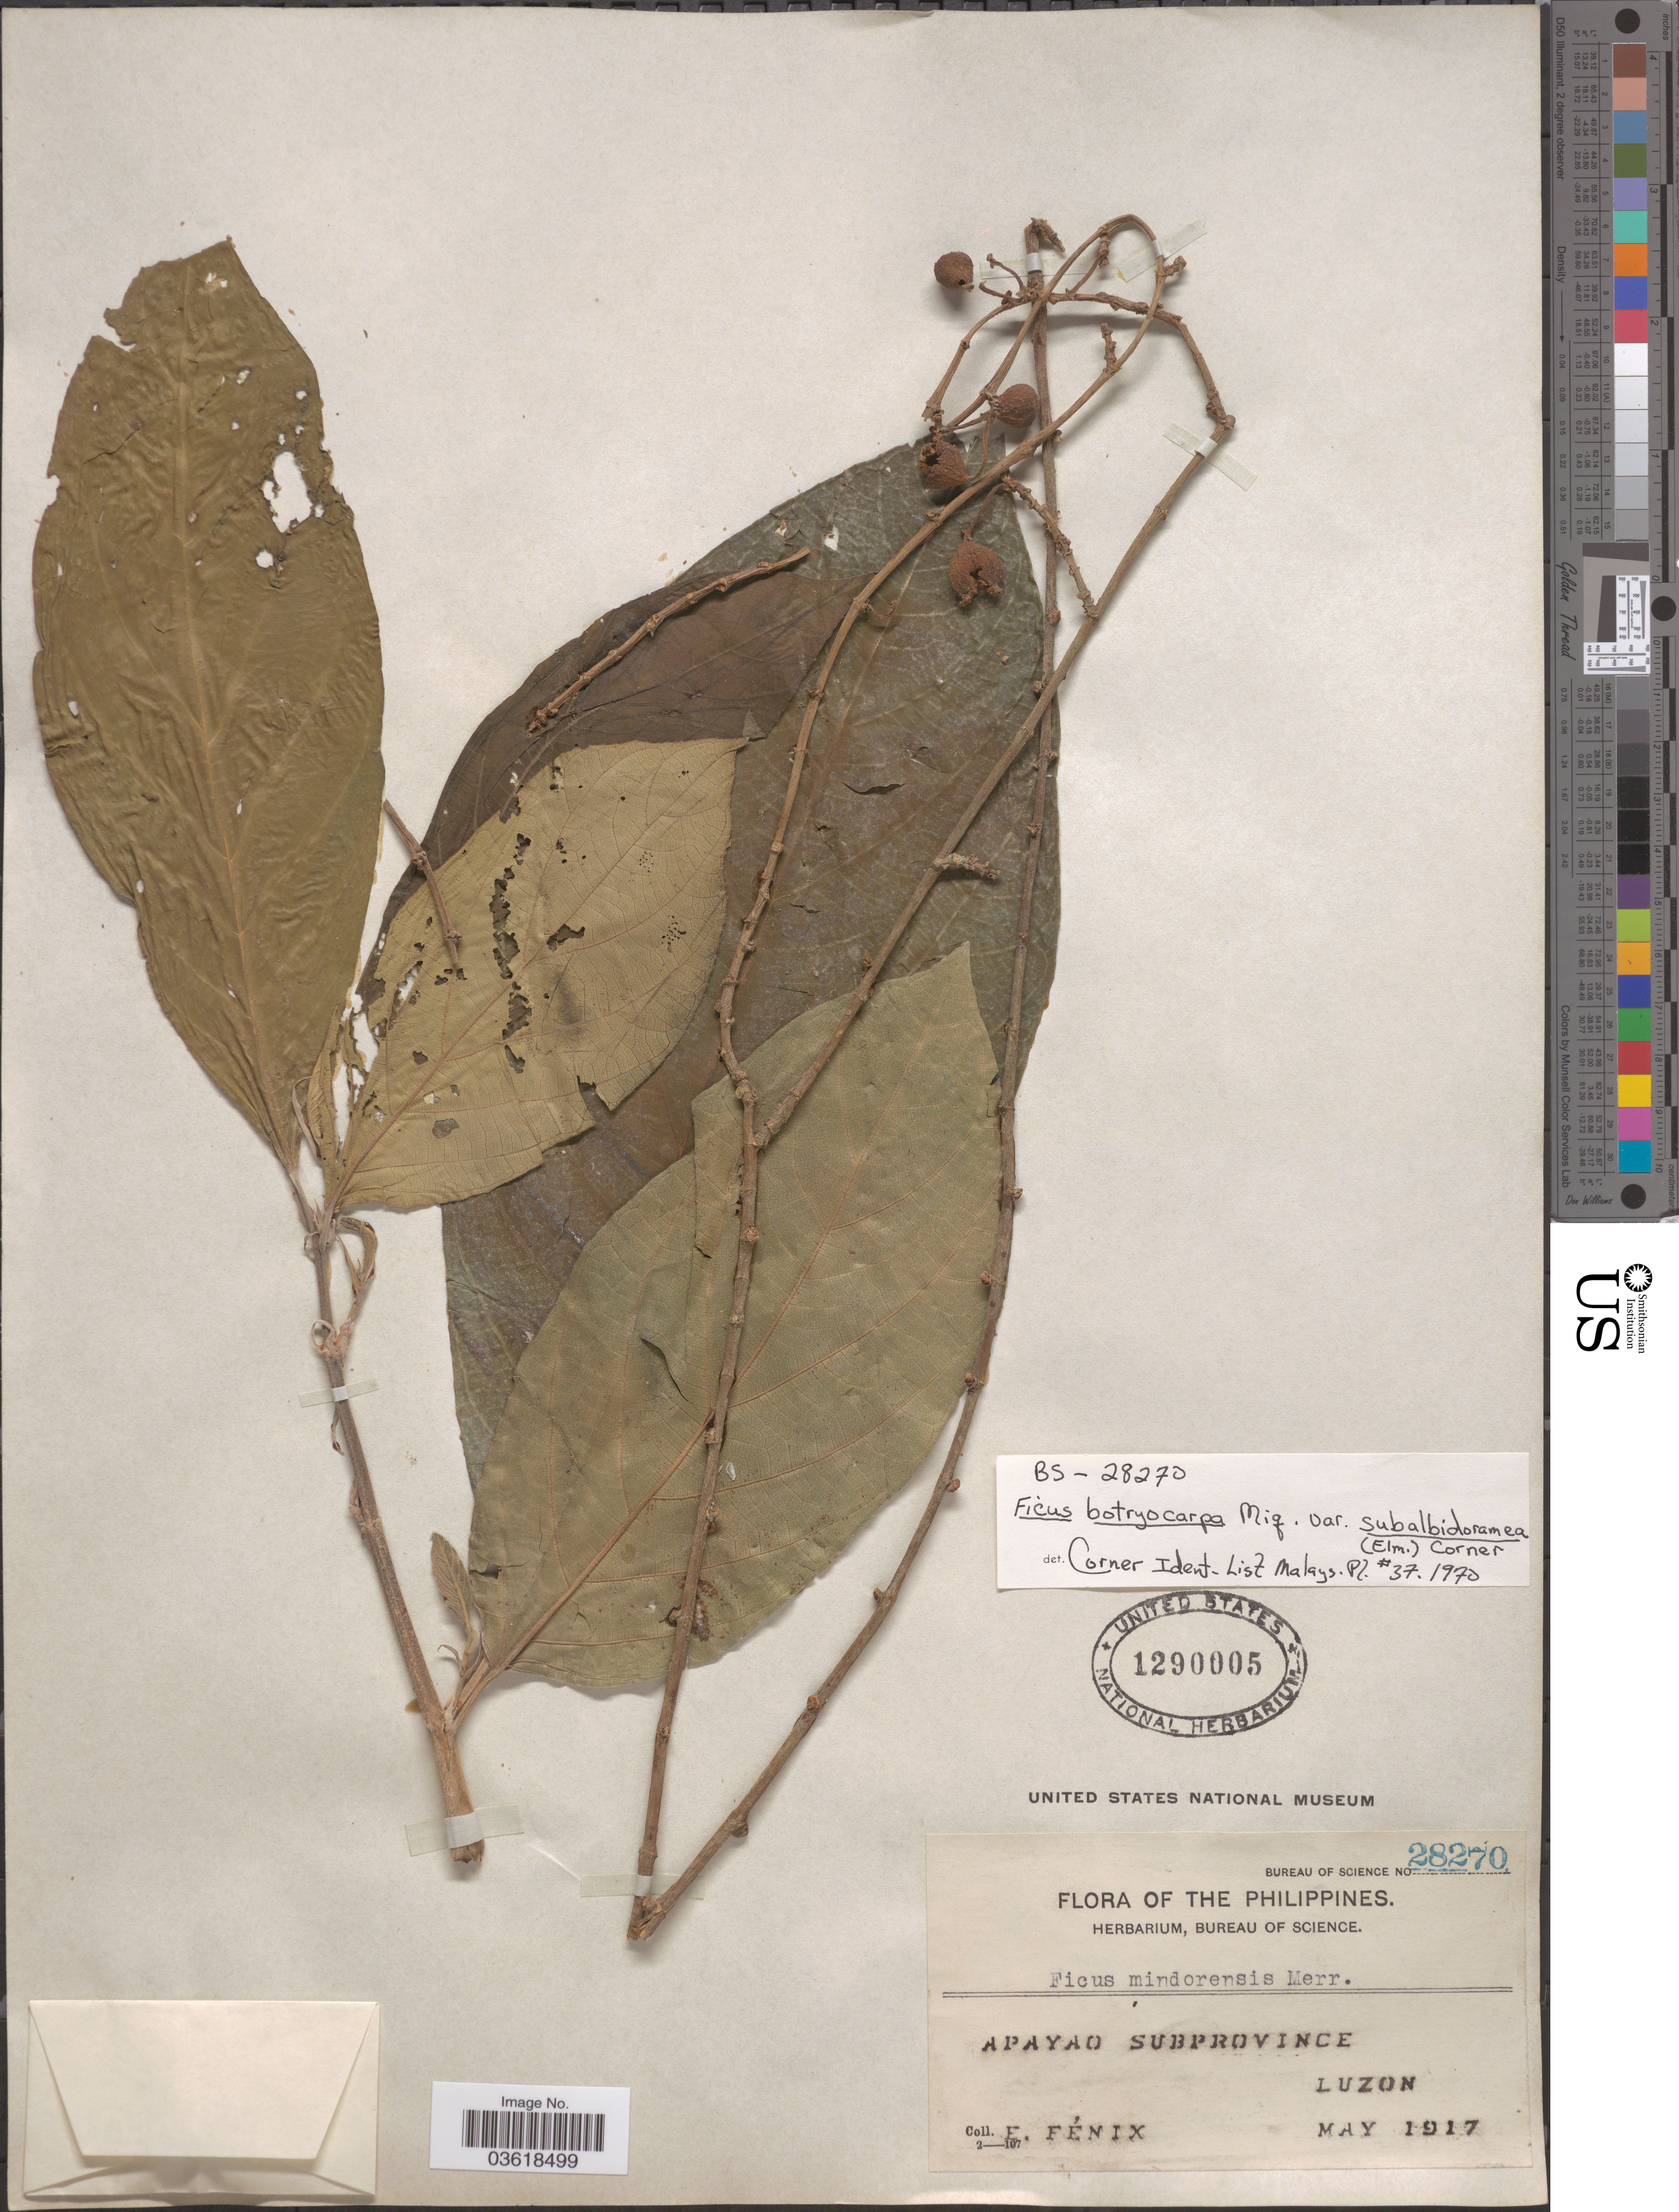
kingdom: Plantae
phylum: Tracheophyta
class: Magnoliopsida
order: Rosales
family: Moraceae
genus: Ficus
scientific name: Ficus botryocarpa var. subalbidoramea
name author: (Elmer) Corner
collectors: E. Fénix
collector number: Bureau of Science 28270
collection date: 1917-05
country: Philippines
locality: Apayao subprovince. Luzon.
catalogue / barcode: US 1290005